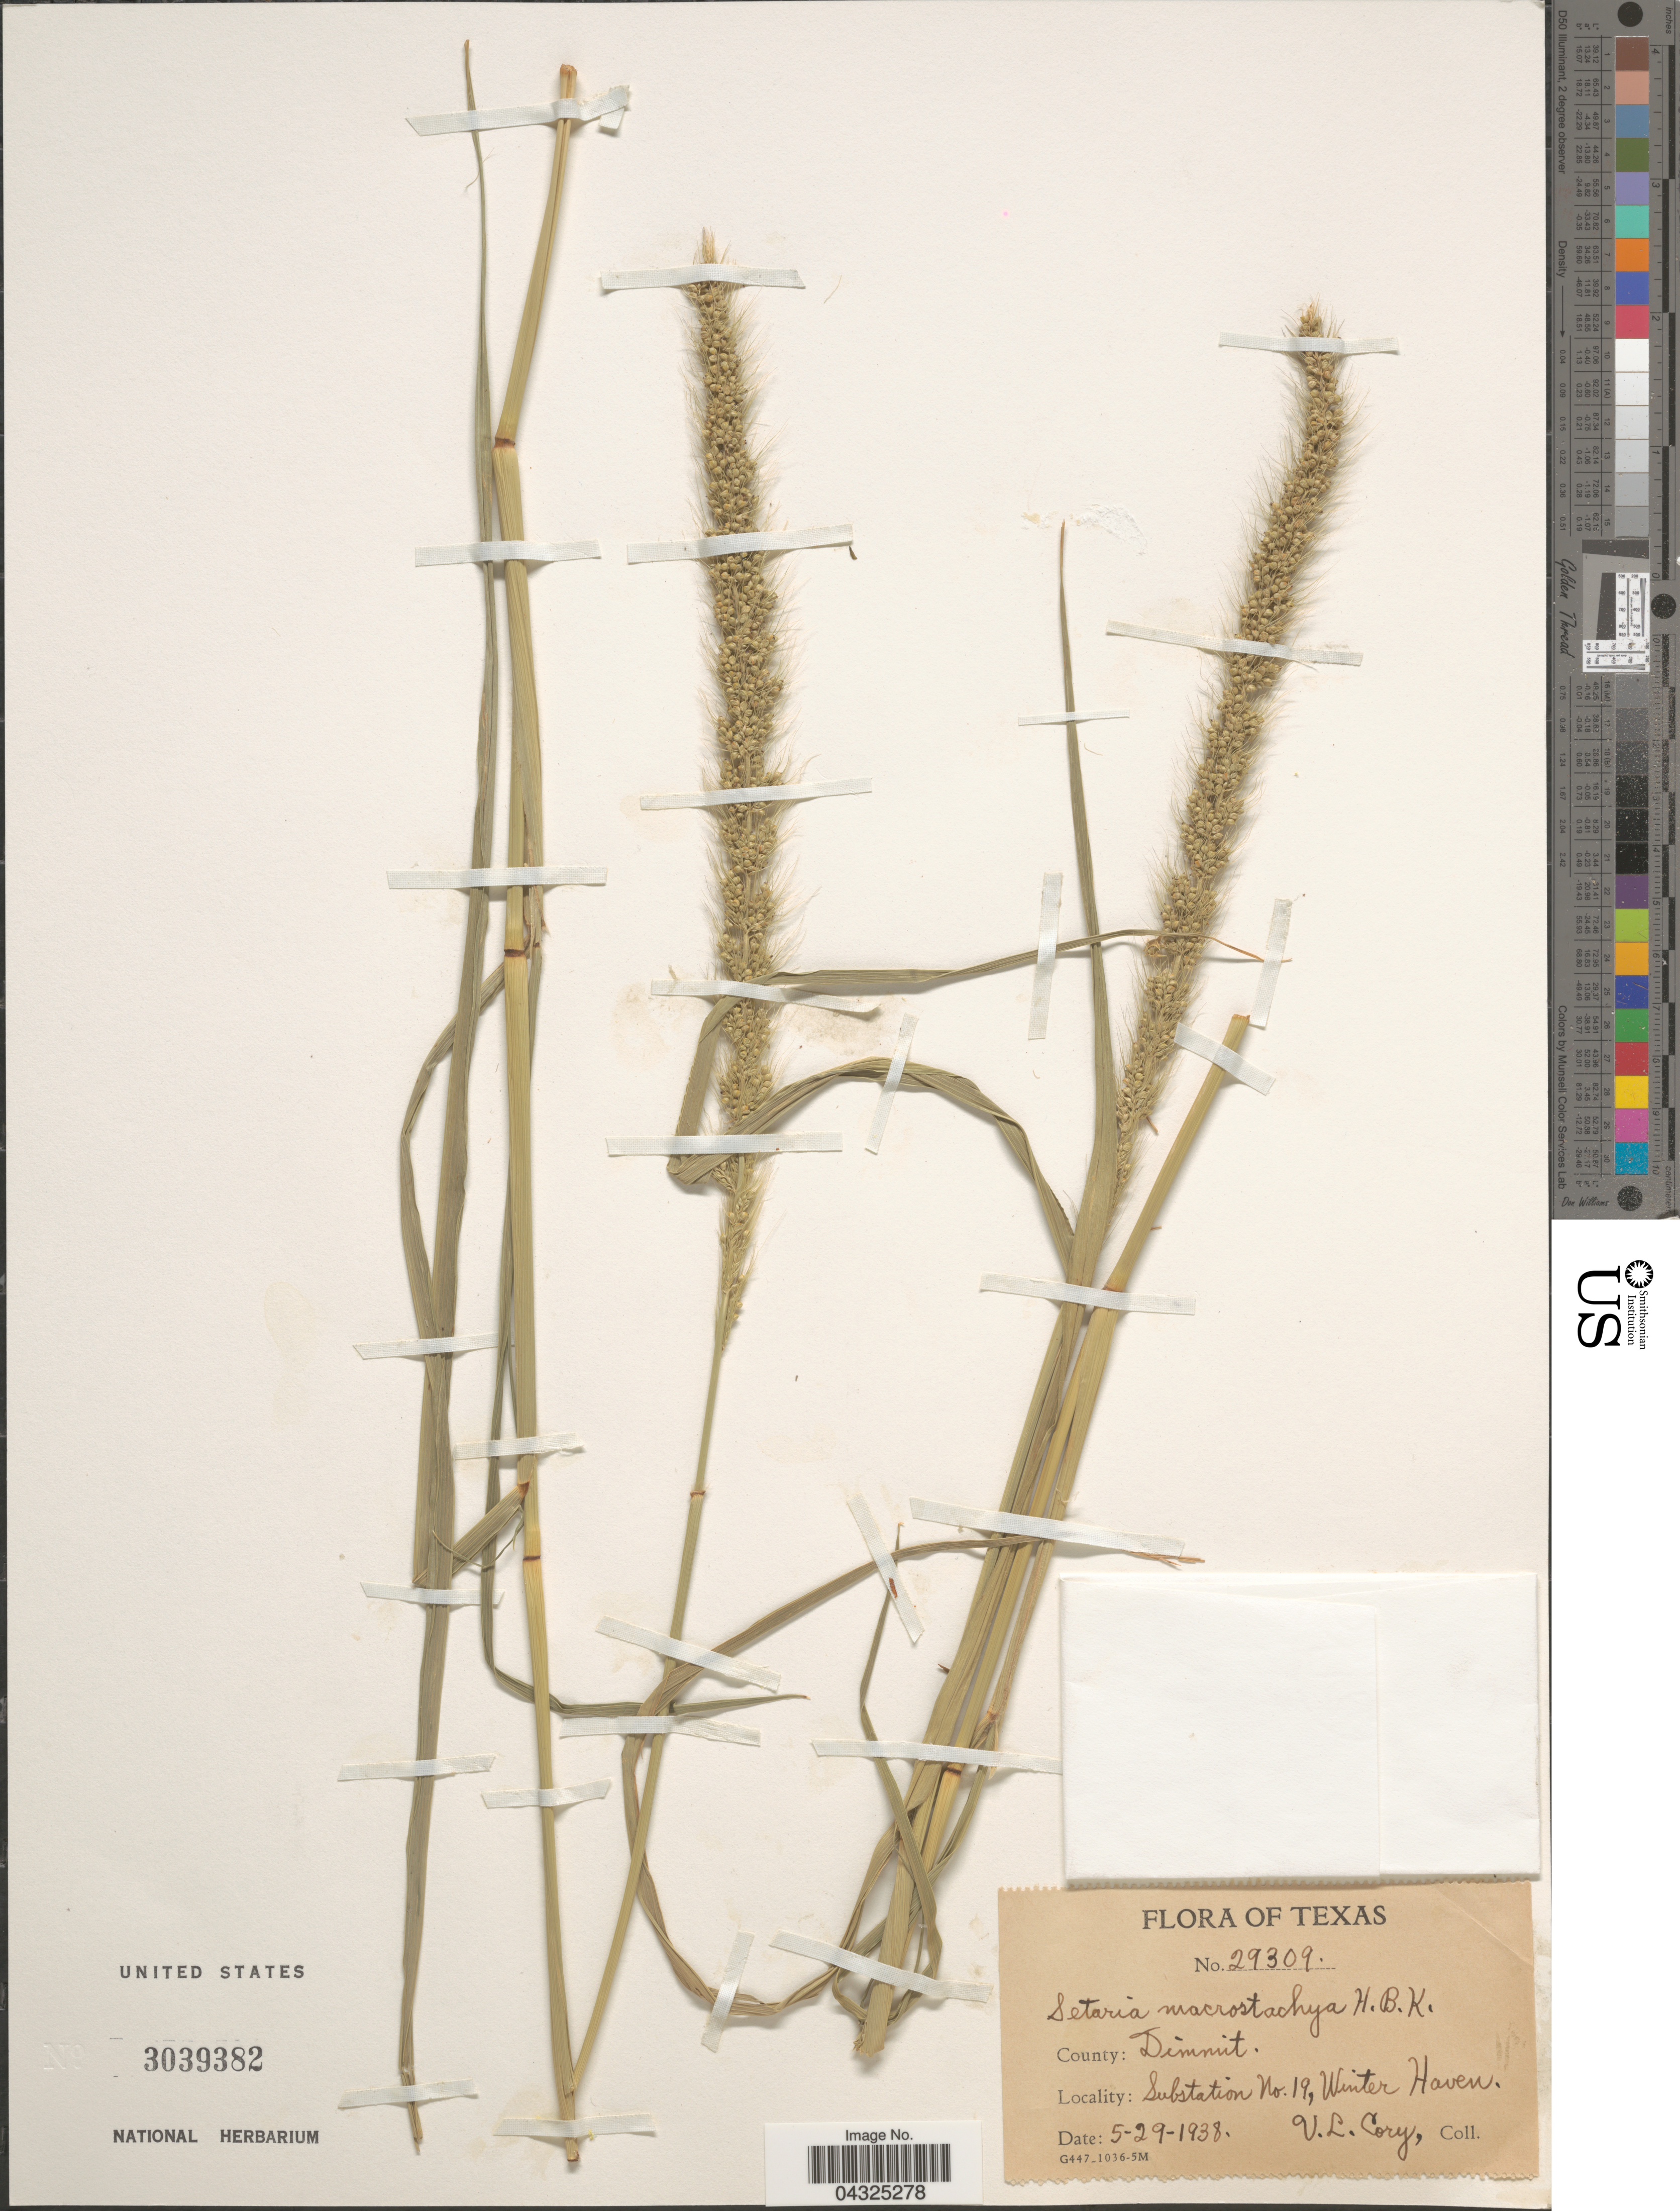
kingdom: Plantae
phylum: Tracheophyta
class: Liliopsida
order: Poales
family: Poaceae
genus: Setaria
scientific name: Setaria macrostachya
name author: Kunth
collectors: V. Cory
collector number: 29309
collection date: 1938-05-29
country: United States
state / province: Texas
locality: County: Dimmit. Substation No. 19, Winter Haven.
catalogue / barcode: US 3039382